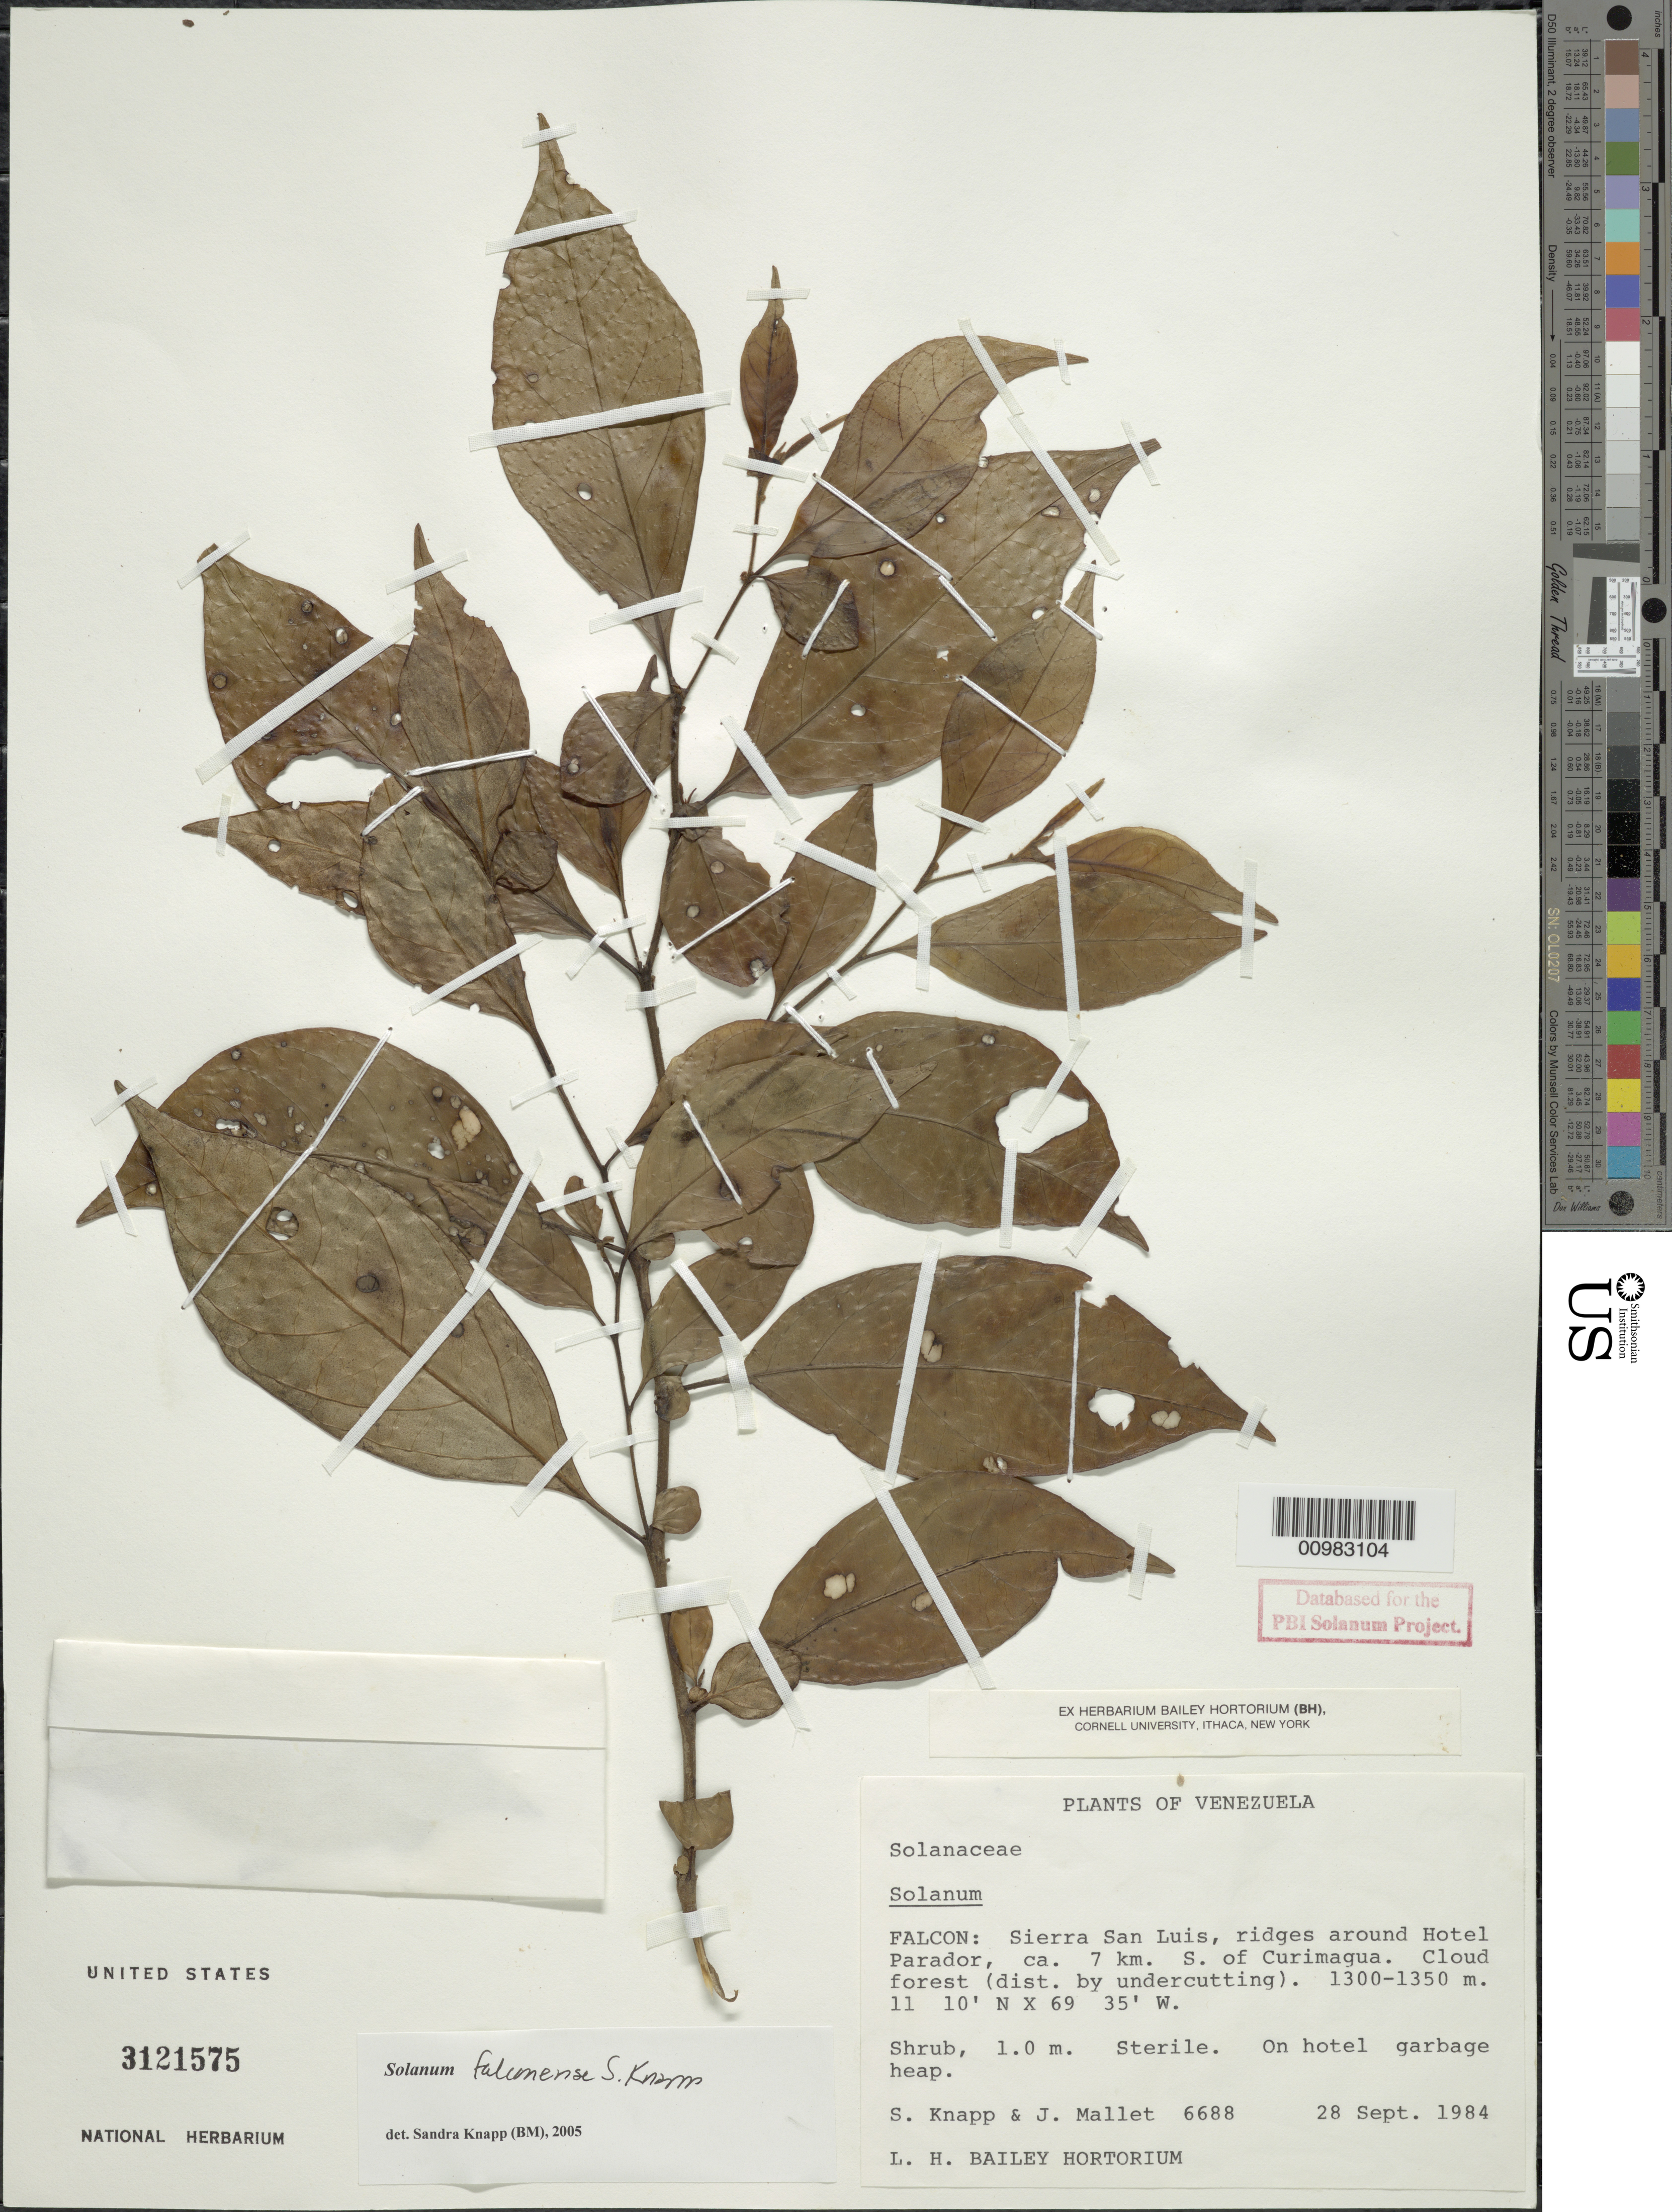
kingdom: Plantae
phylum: Tracheophyta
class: Magnoliopsida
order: Solanales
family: Solanaceae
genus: Solanum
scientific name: Solanum falconense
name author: S. Knapp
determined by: Knapp, S. D.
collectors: S. Knapp & J. Mallet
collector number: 6688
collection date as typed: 28 Sep 1984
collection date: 1984-09-28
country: Venezuela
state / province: Falcón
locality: Sierra San Luis, ridges around Hotel Parador, ca. 7 km S of Curimagua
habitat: cloud forest, disturbed by undercutting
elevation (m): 1300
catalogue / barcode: US 3121575